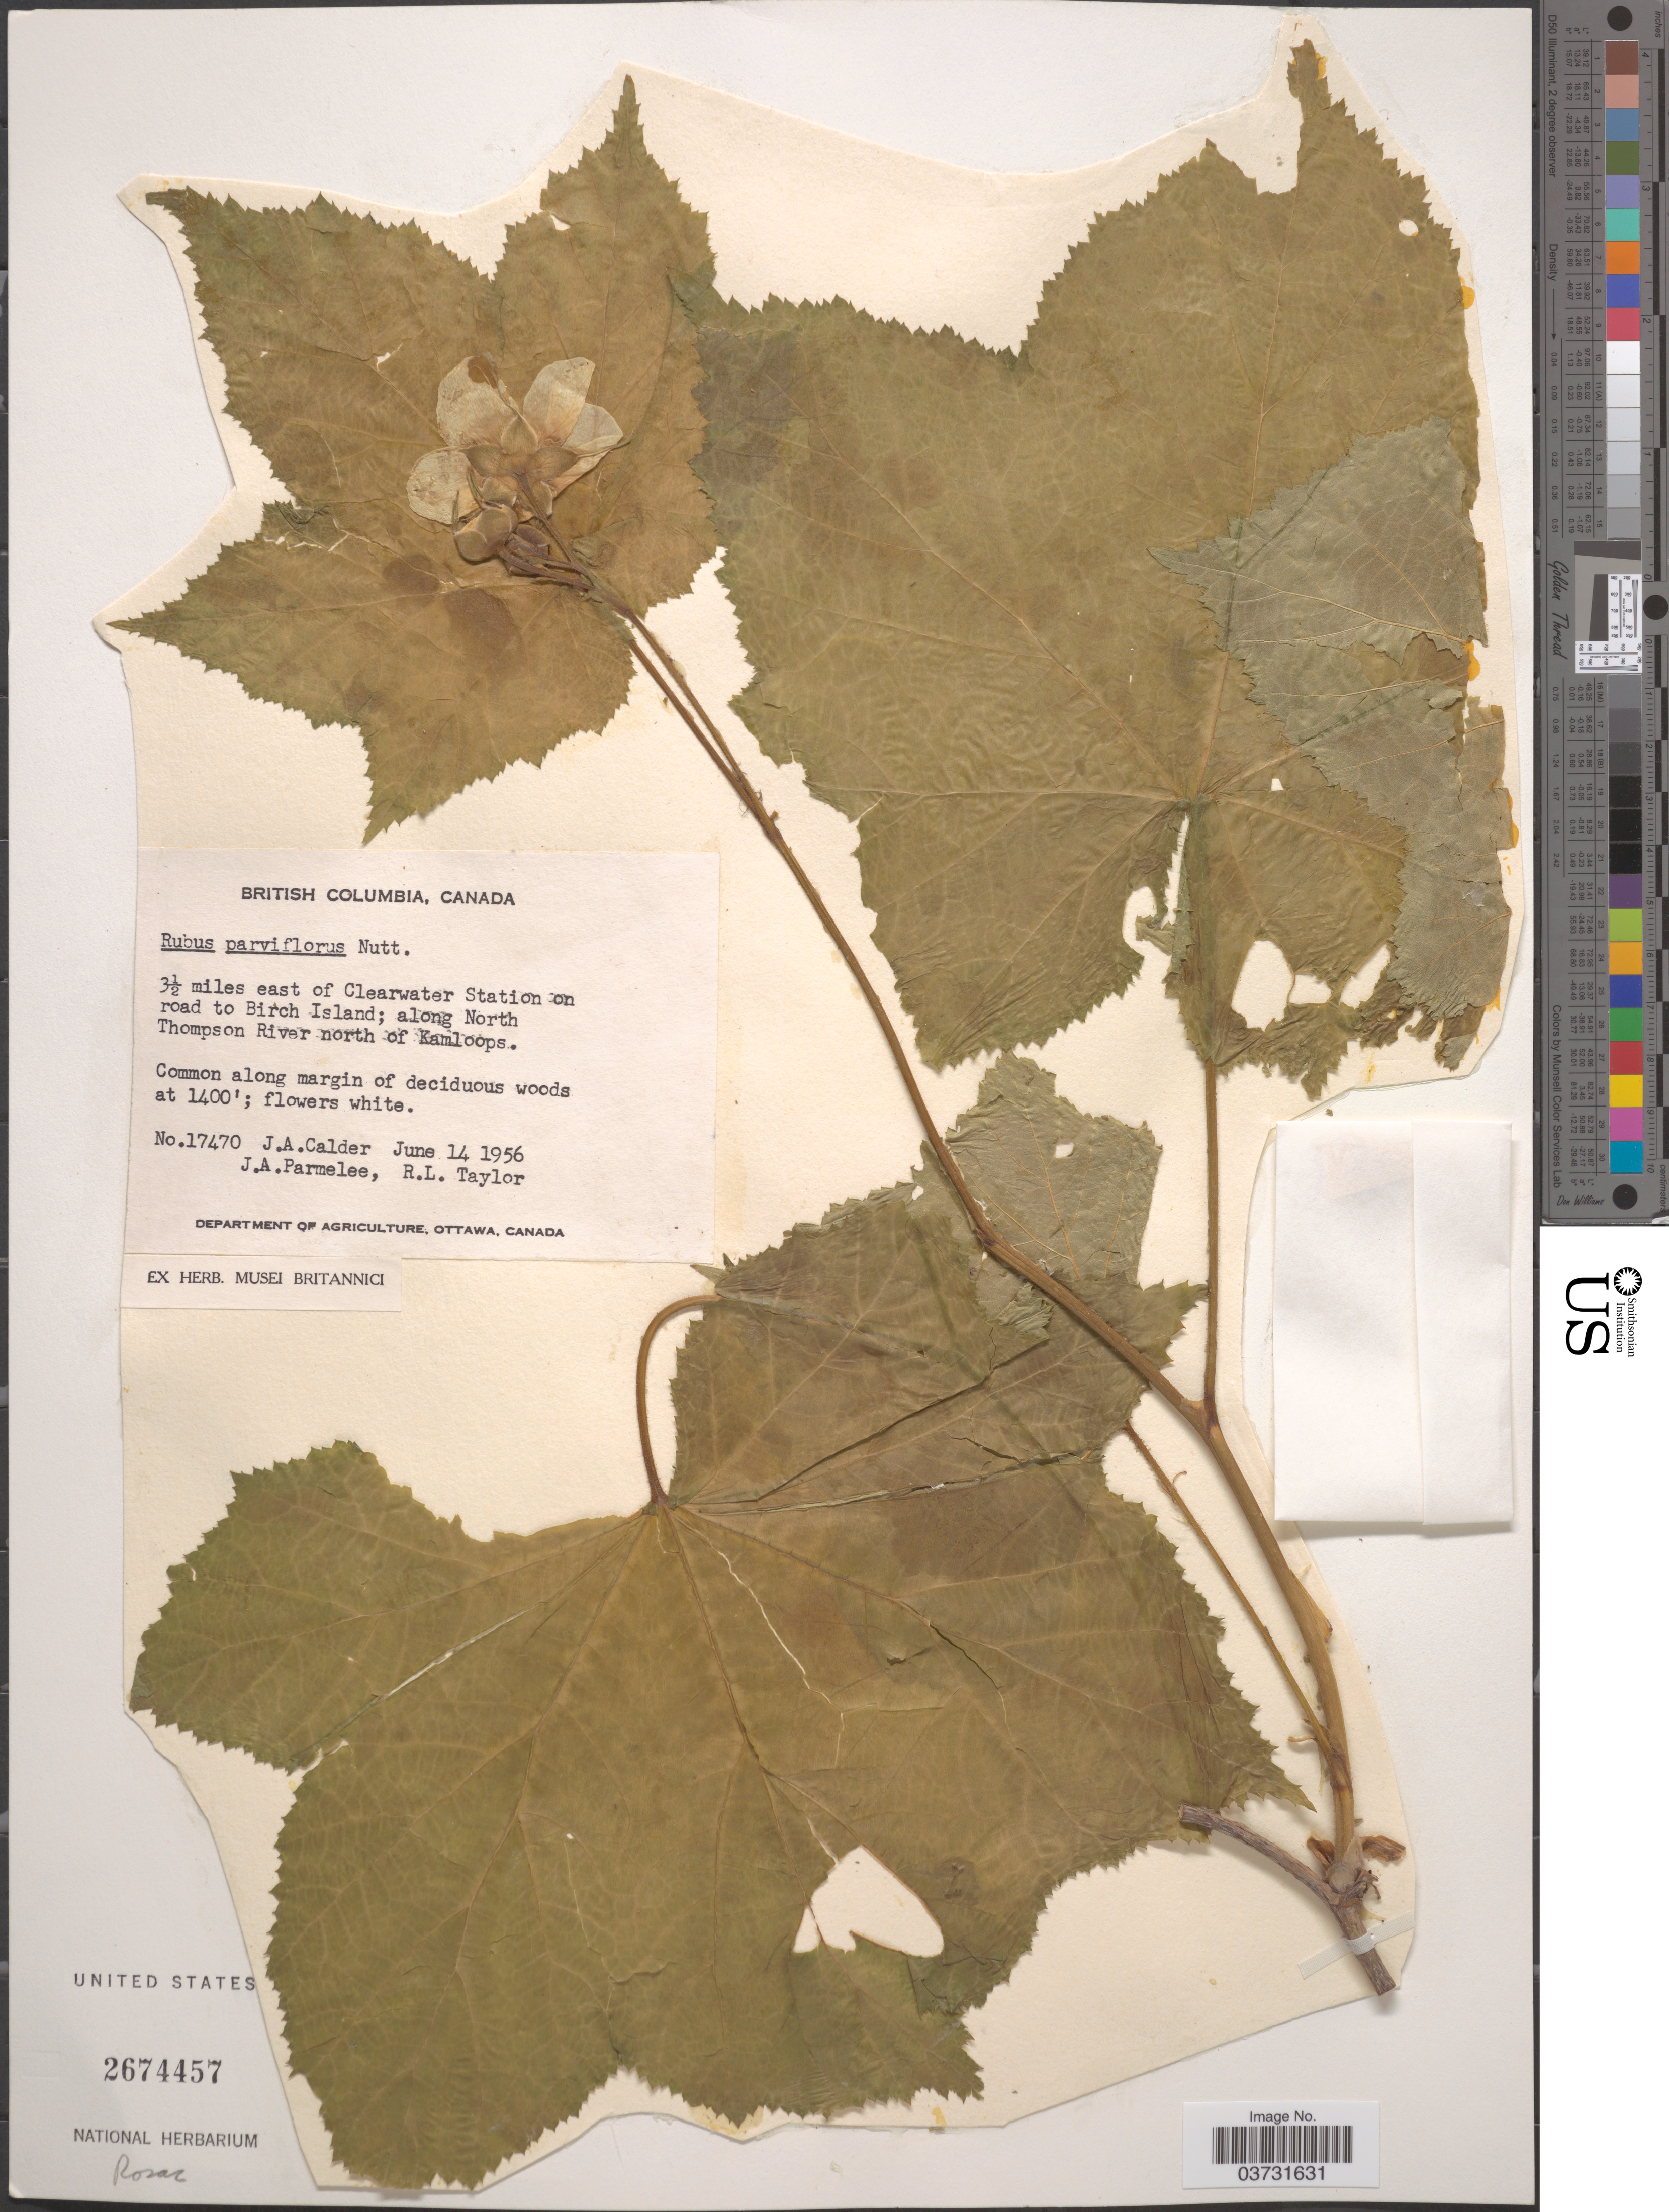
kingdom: Plantae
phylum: Tracheophyta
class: Magnoliopsida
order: Rosales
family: Rosaceae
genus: Rubus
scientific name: Rubus nutkanus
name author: Moc. ex Ser.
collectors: J. A. Calder & J. A. Parmelee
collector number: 17470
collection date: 1956-06-14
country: Canada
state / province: British Columbia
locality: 3½ miles east of Clearwater Station on road to Birch Island; along North Thompson River north of Kamloops.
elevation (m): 427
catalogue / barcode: US 2674457